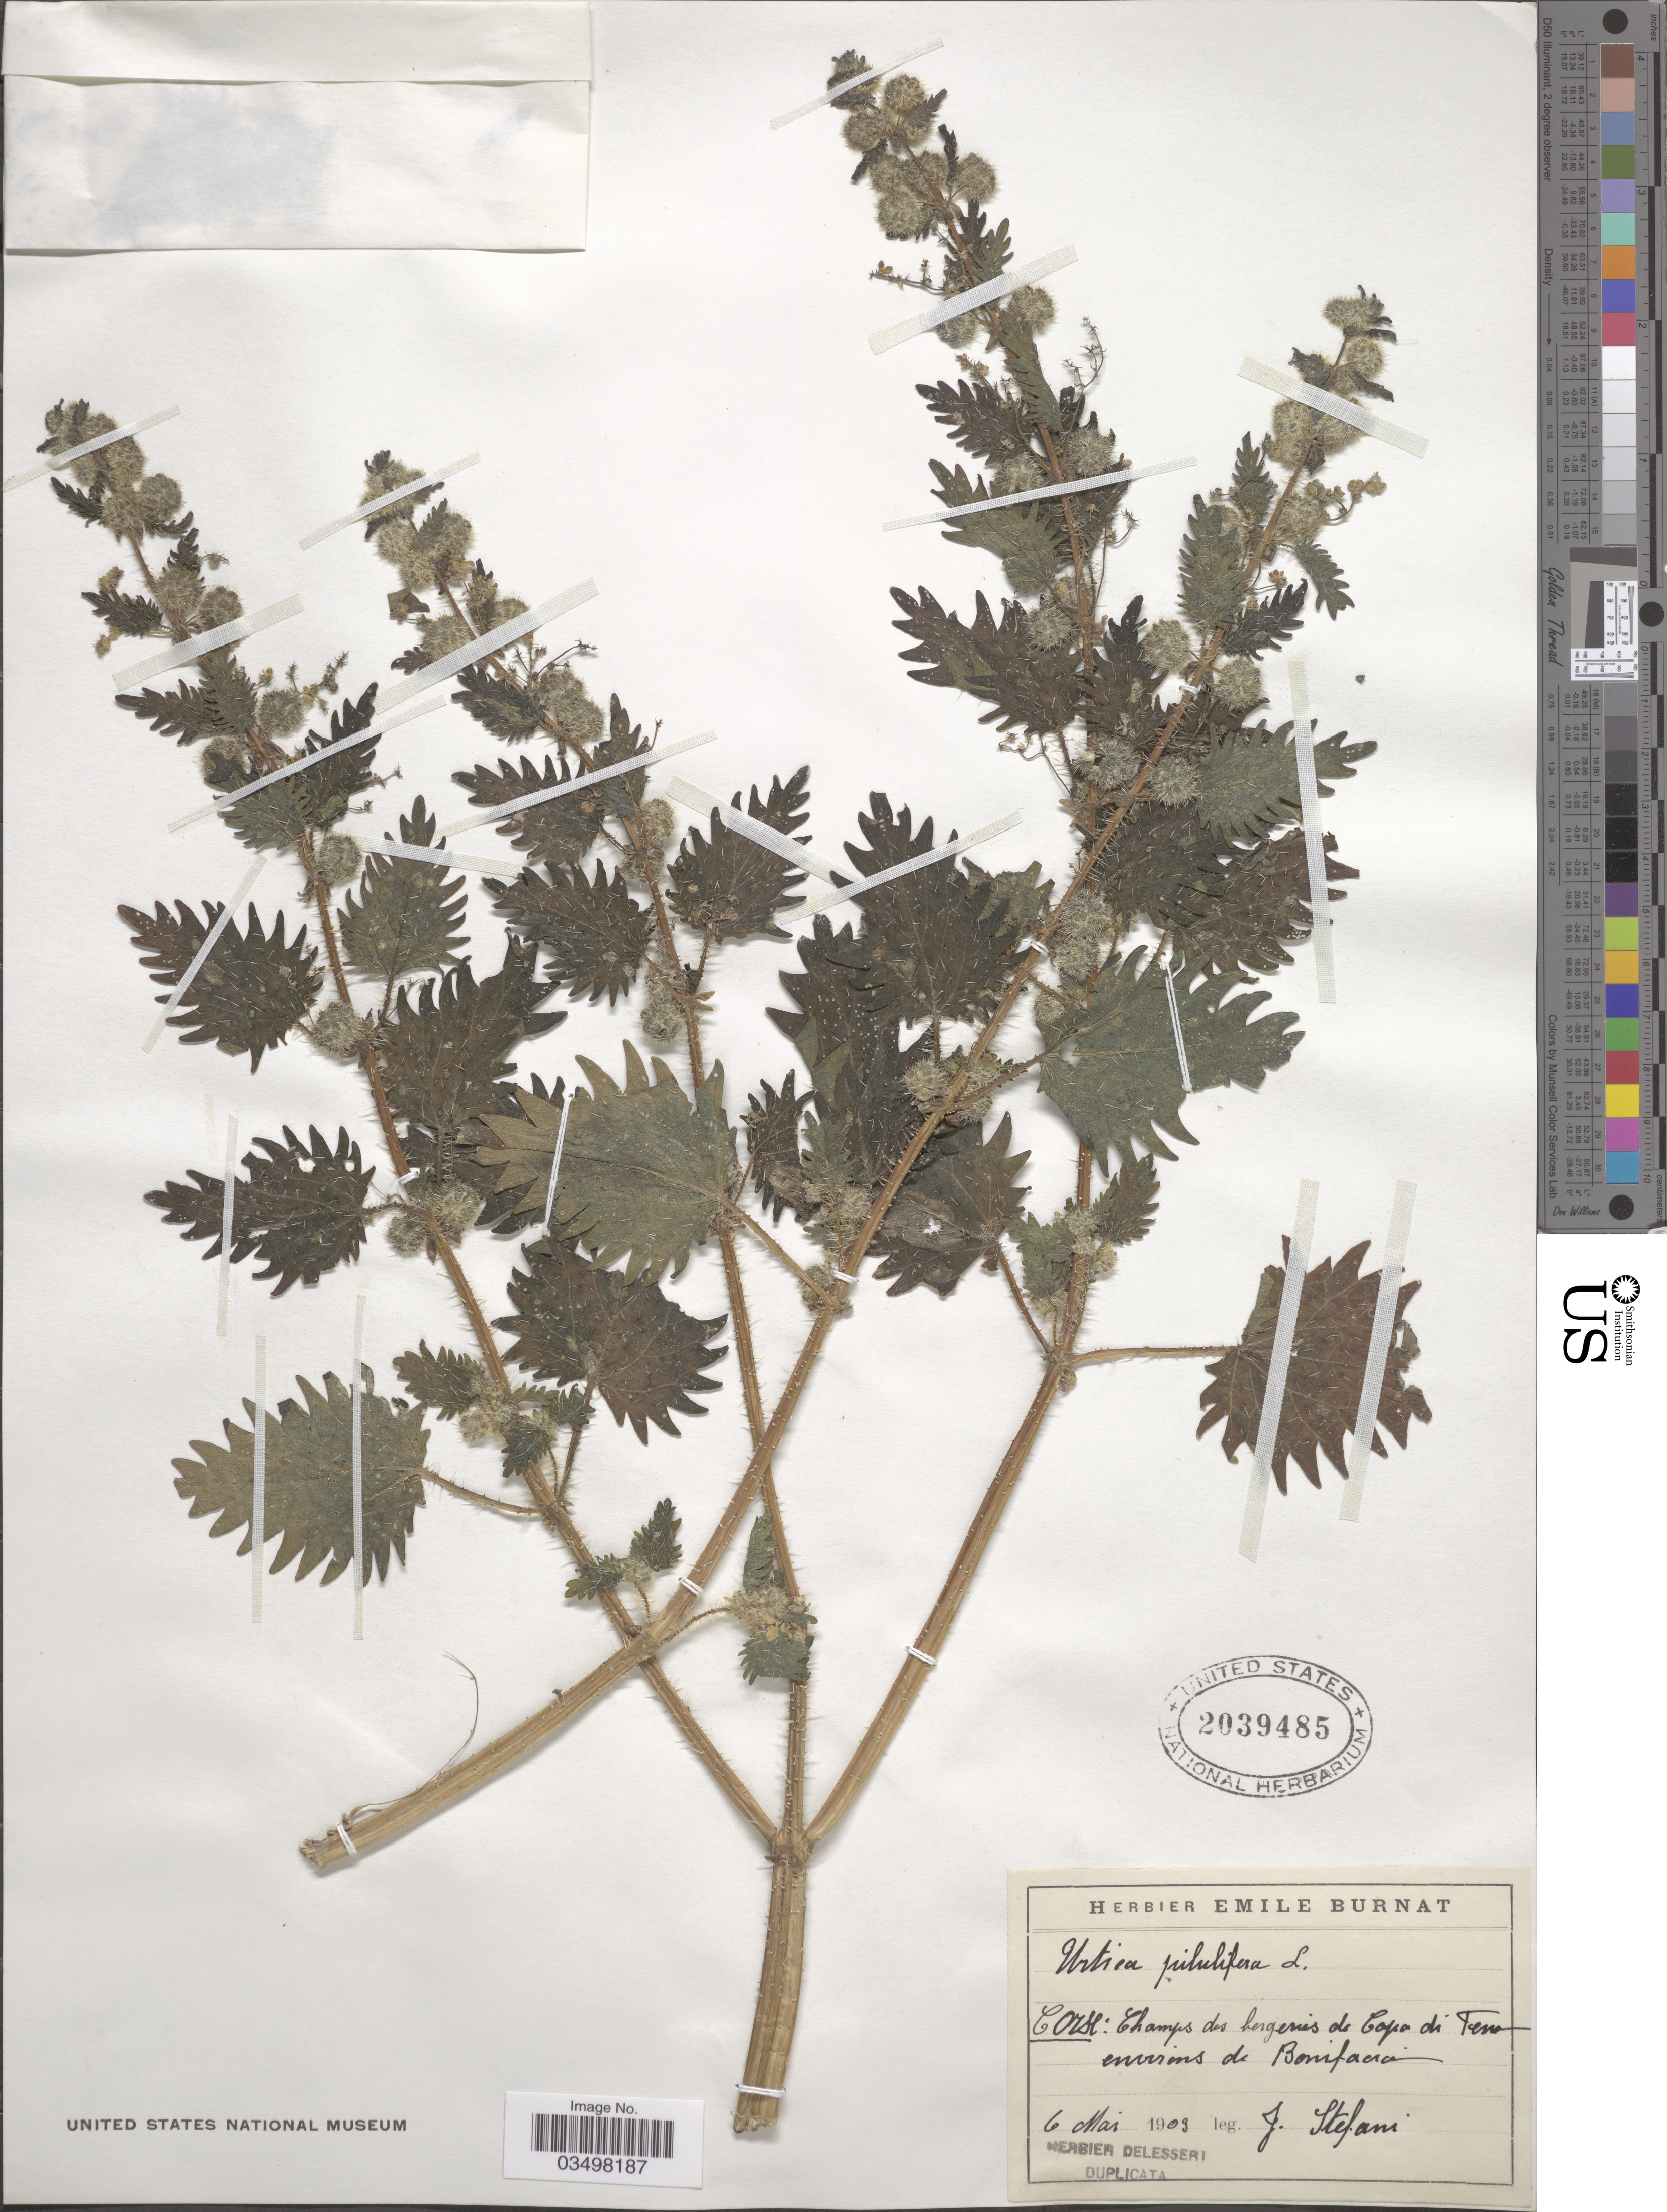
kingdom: Plantae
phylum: Tracheophyta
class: Magnoliopsida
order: Rosales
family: Urticaceae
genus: Urtica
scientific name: Urtica pilulifera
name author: L.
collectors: J. Stefani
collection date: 1903-05-06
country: France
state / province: Corsica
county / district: Corse-du-Sud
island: Corse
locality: Corse: champs des bergeries de Capo di Tena, environs de Bonifacio.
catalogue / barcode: US 2039485